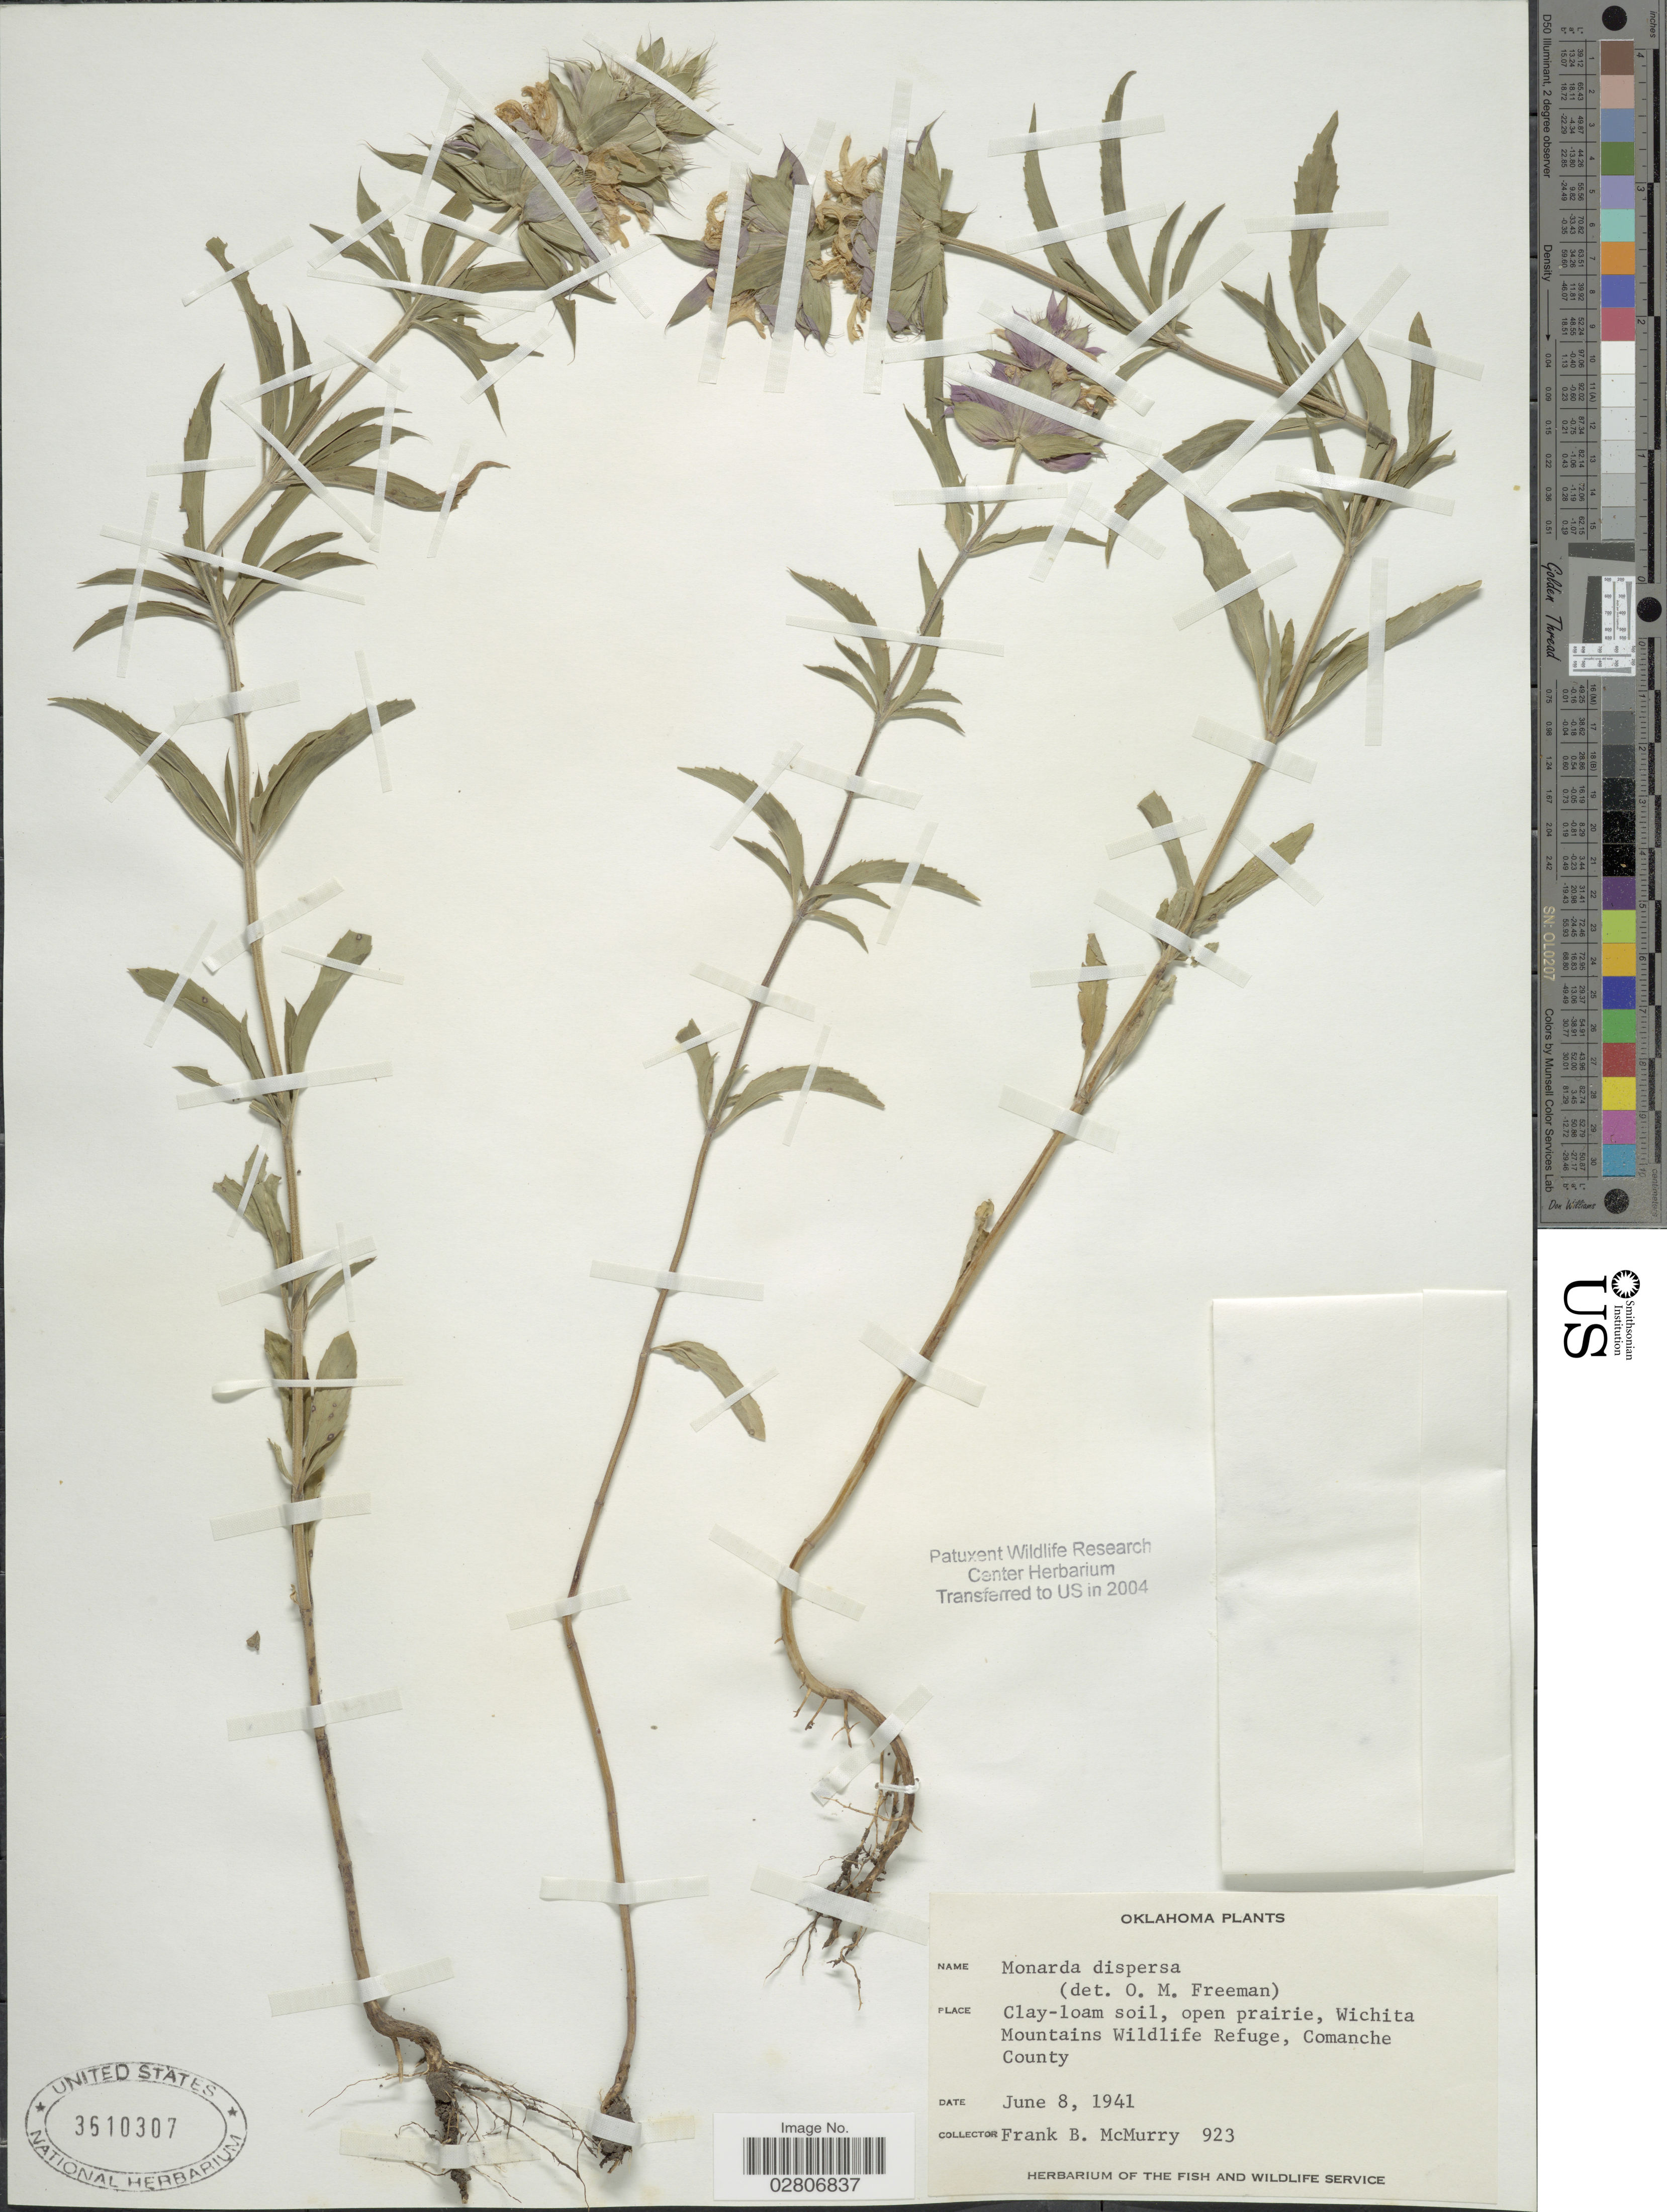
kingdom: Plantae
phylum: Tracheophyta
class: Magnoliopsida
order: Lamiales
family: Lamiaceae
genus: Monarda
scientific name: Monarda citriodora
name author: Cerv. ex Lag.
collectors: F. B. McMurry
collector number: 923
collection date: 1941-06-08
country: United States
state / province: Oklahoma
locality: Wichita Mountains Wildlife Refuge, Comanche County.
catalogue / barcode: US 3610307